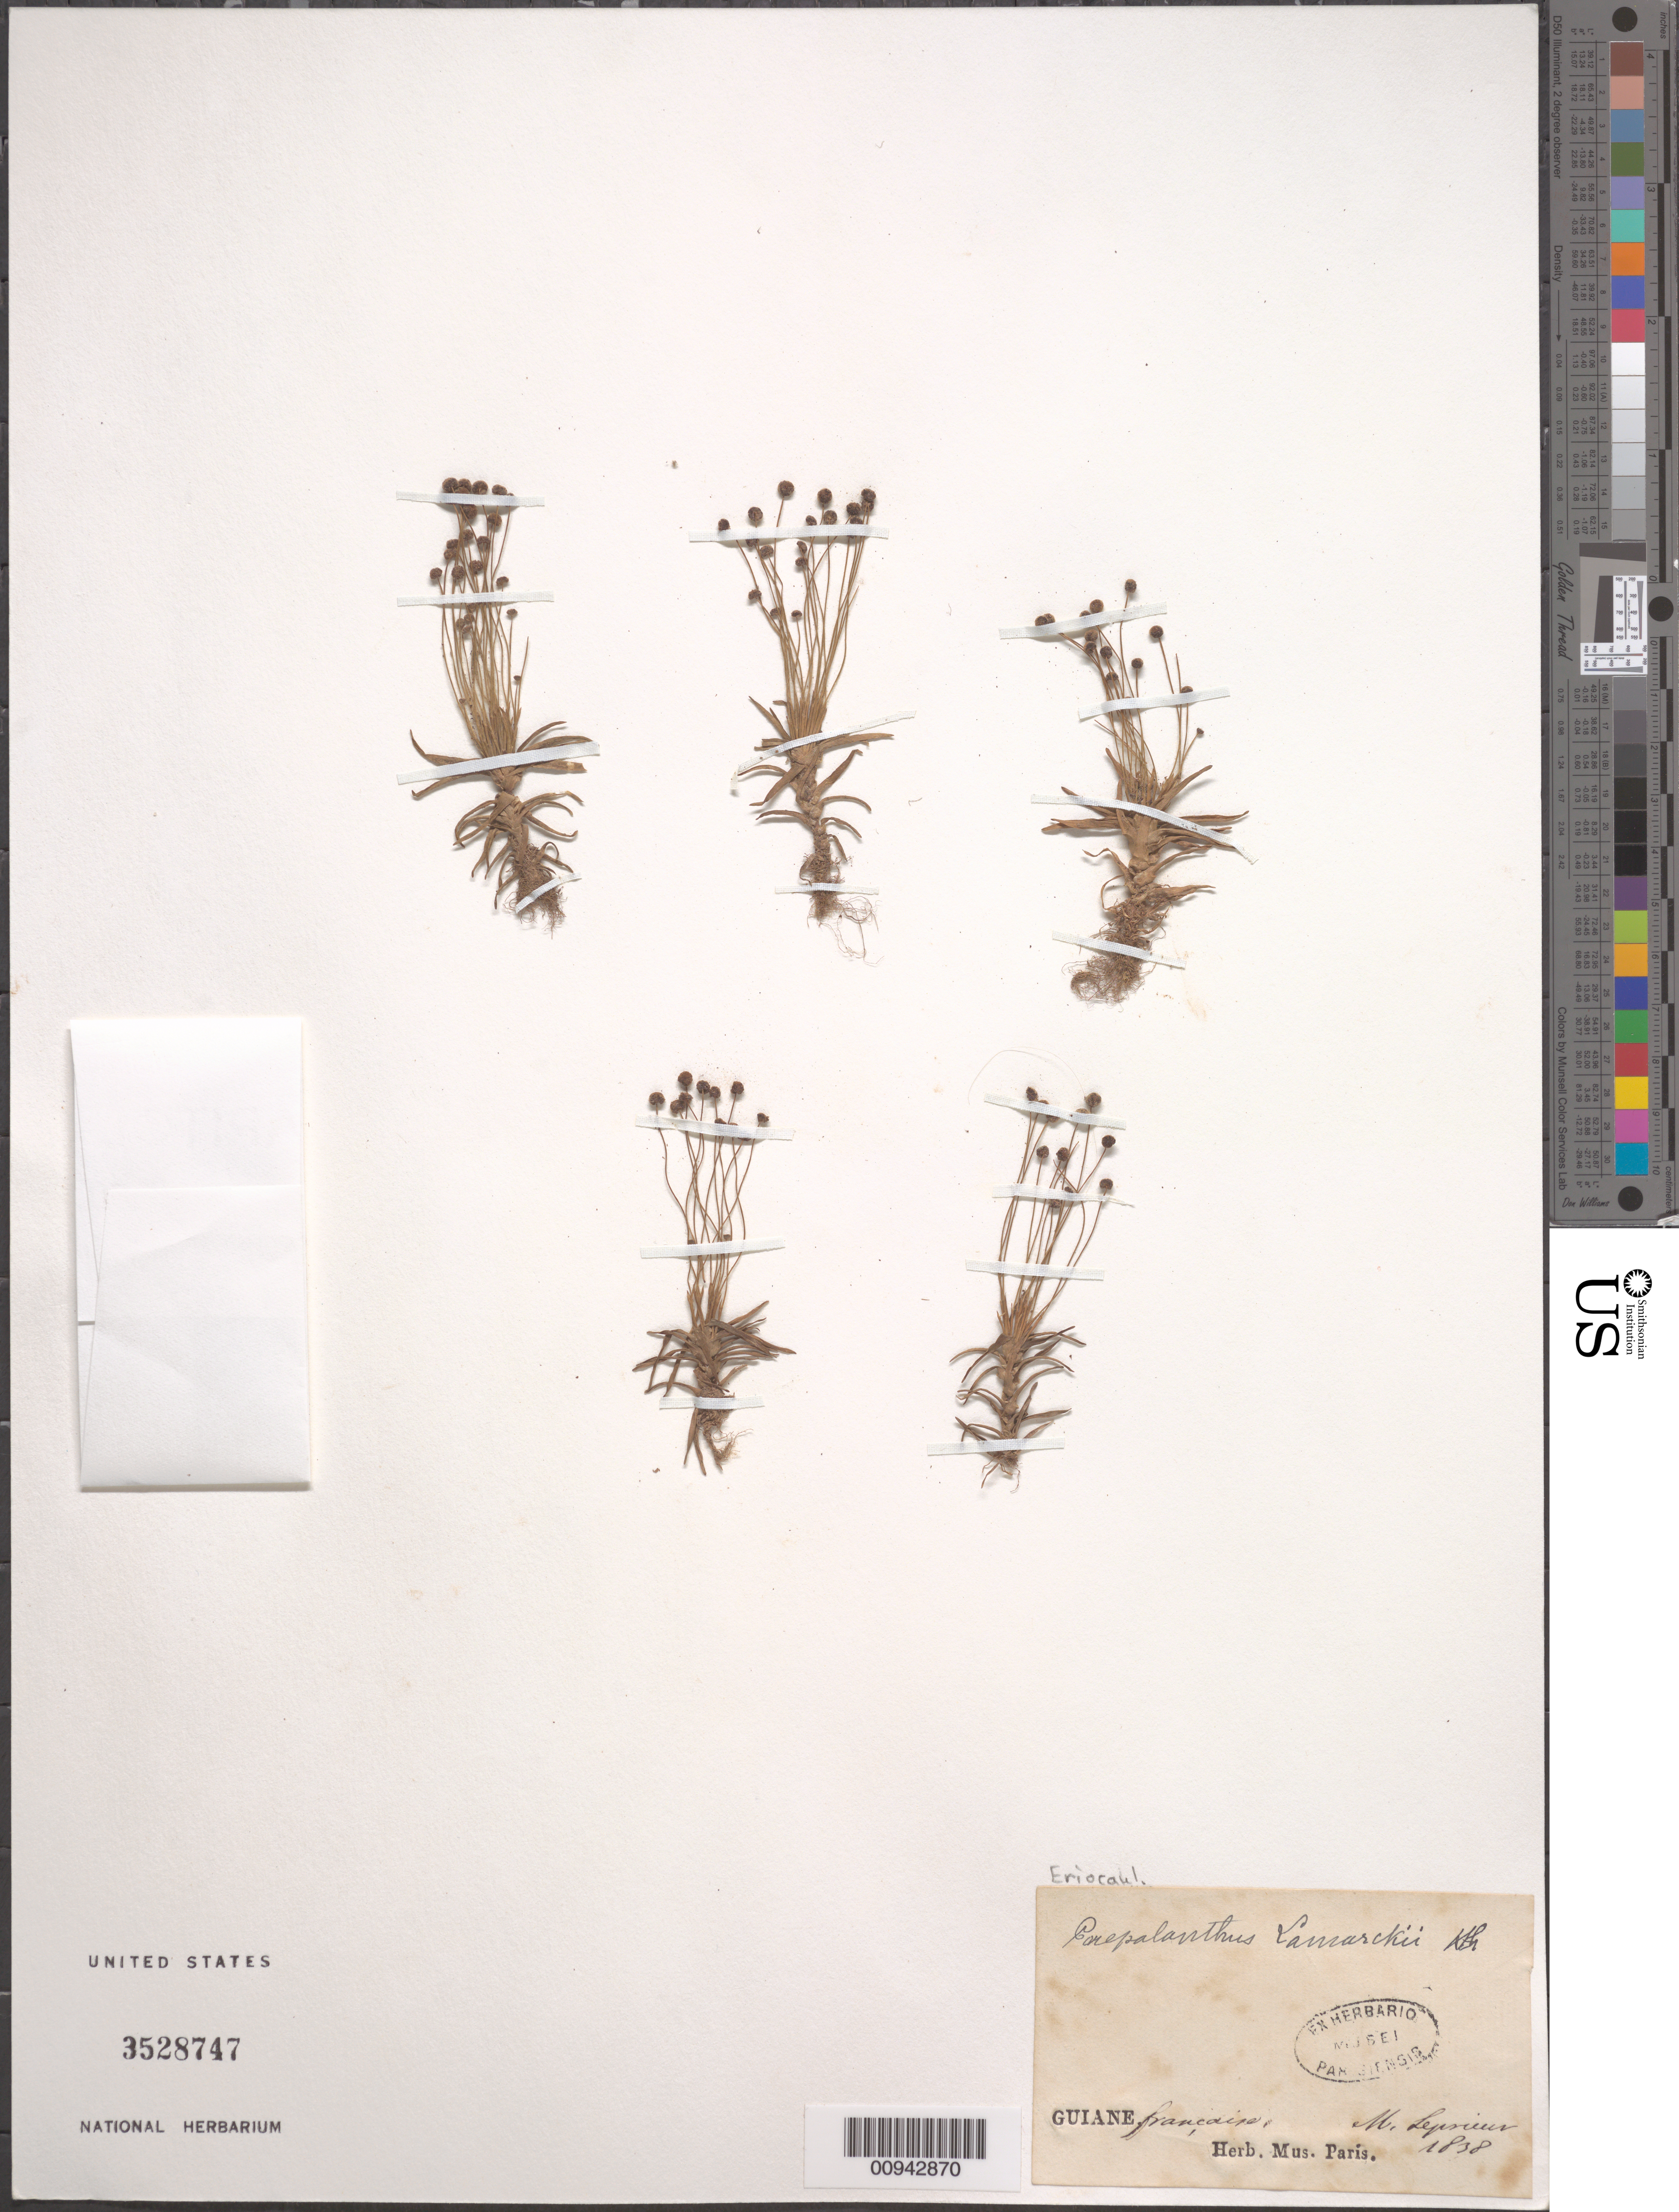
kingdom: Plantae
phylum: Tracheophyta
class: Liliopsida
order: Poales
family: Eriocaulaceae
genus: Paepalanthus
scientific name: Paepalanthus lamarckii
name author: Kunth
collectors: F. M. R. Leprieur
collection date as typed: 1838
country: French Guiana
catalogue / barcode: US 3528747